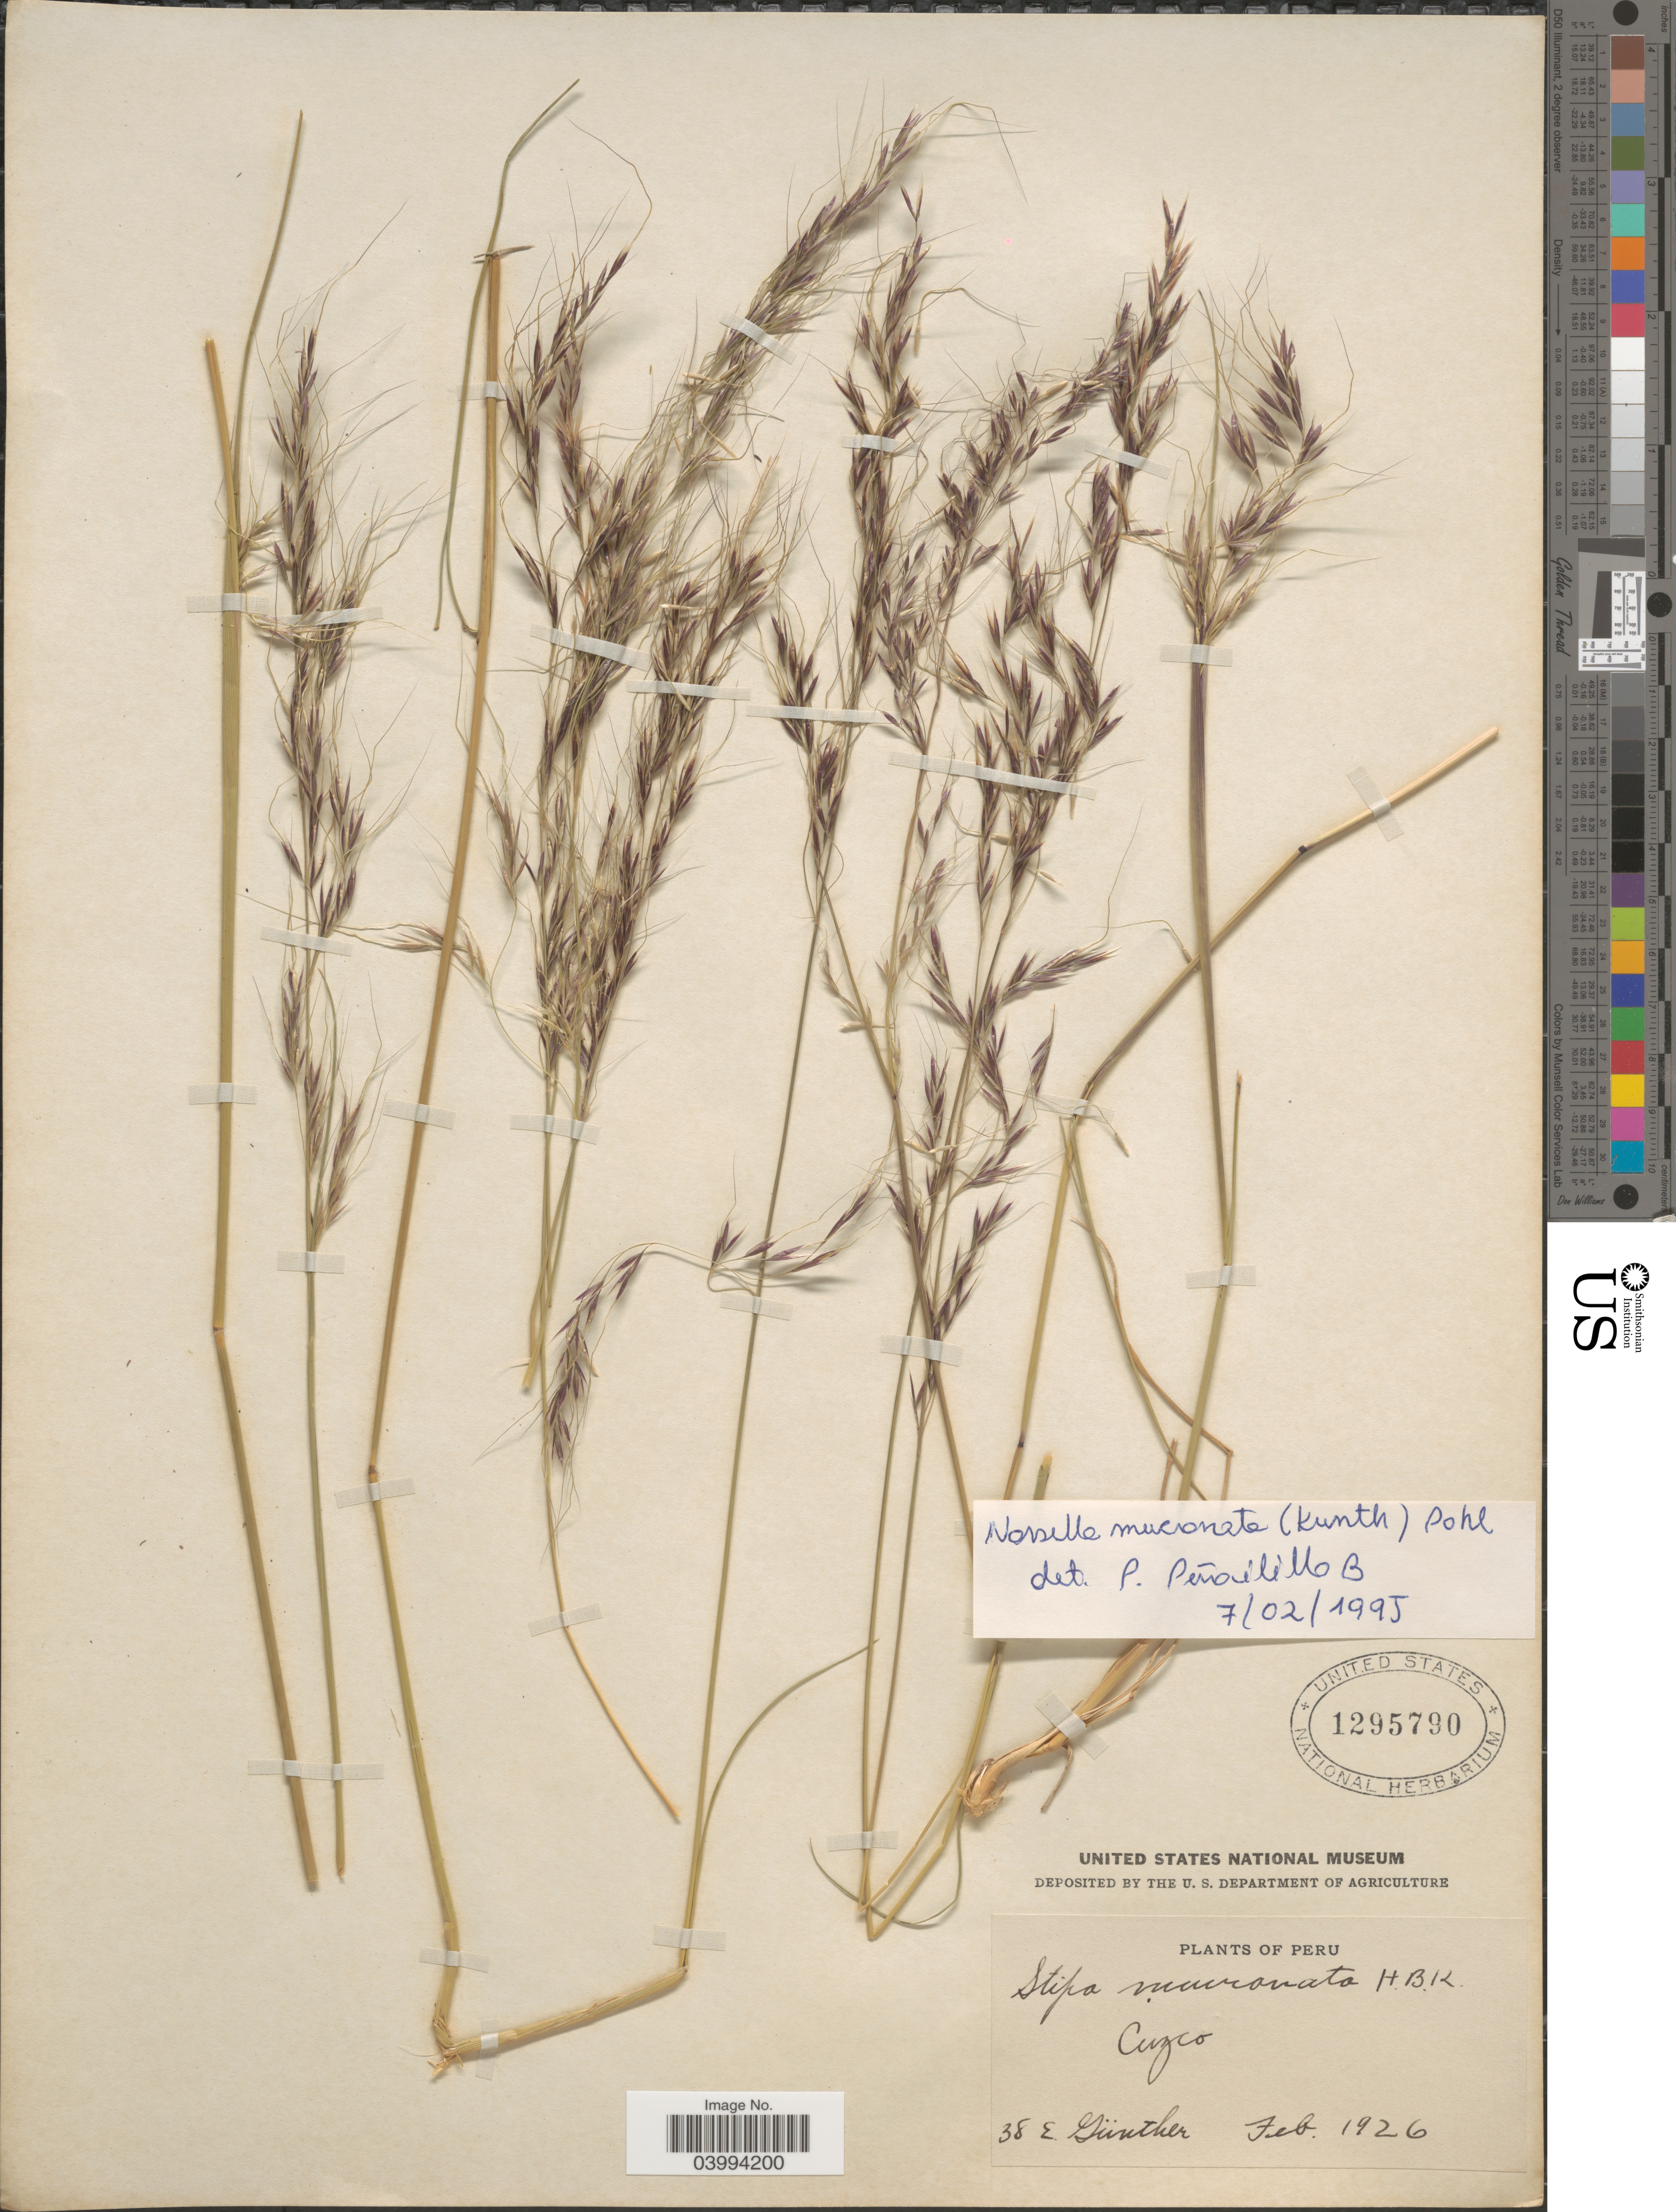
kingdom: Plantae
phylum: Tracheophyta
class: Liliopsida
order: Poales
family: Poaceae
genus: Nassella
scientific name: Nassella mucronata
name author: (Kunth) R.W. Pohl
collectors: E. Gunther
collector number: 38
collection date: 1926-02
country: Peru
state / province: Cusco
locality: Cuzco.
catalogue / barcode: US 1295790